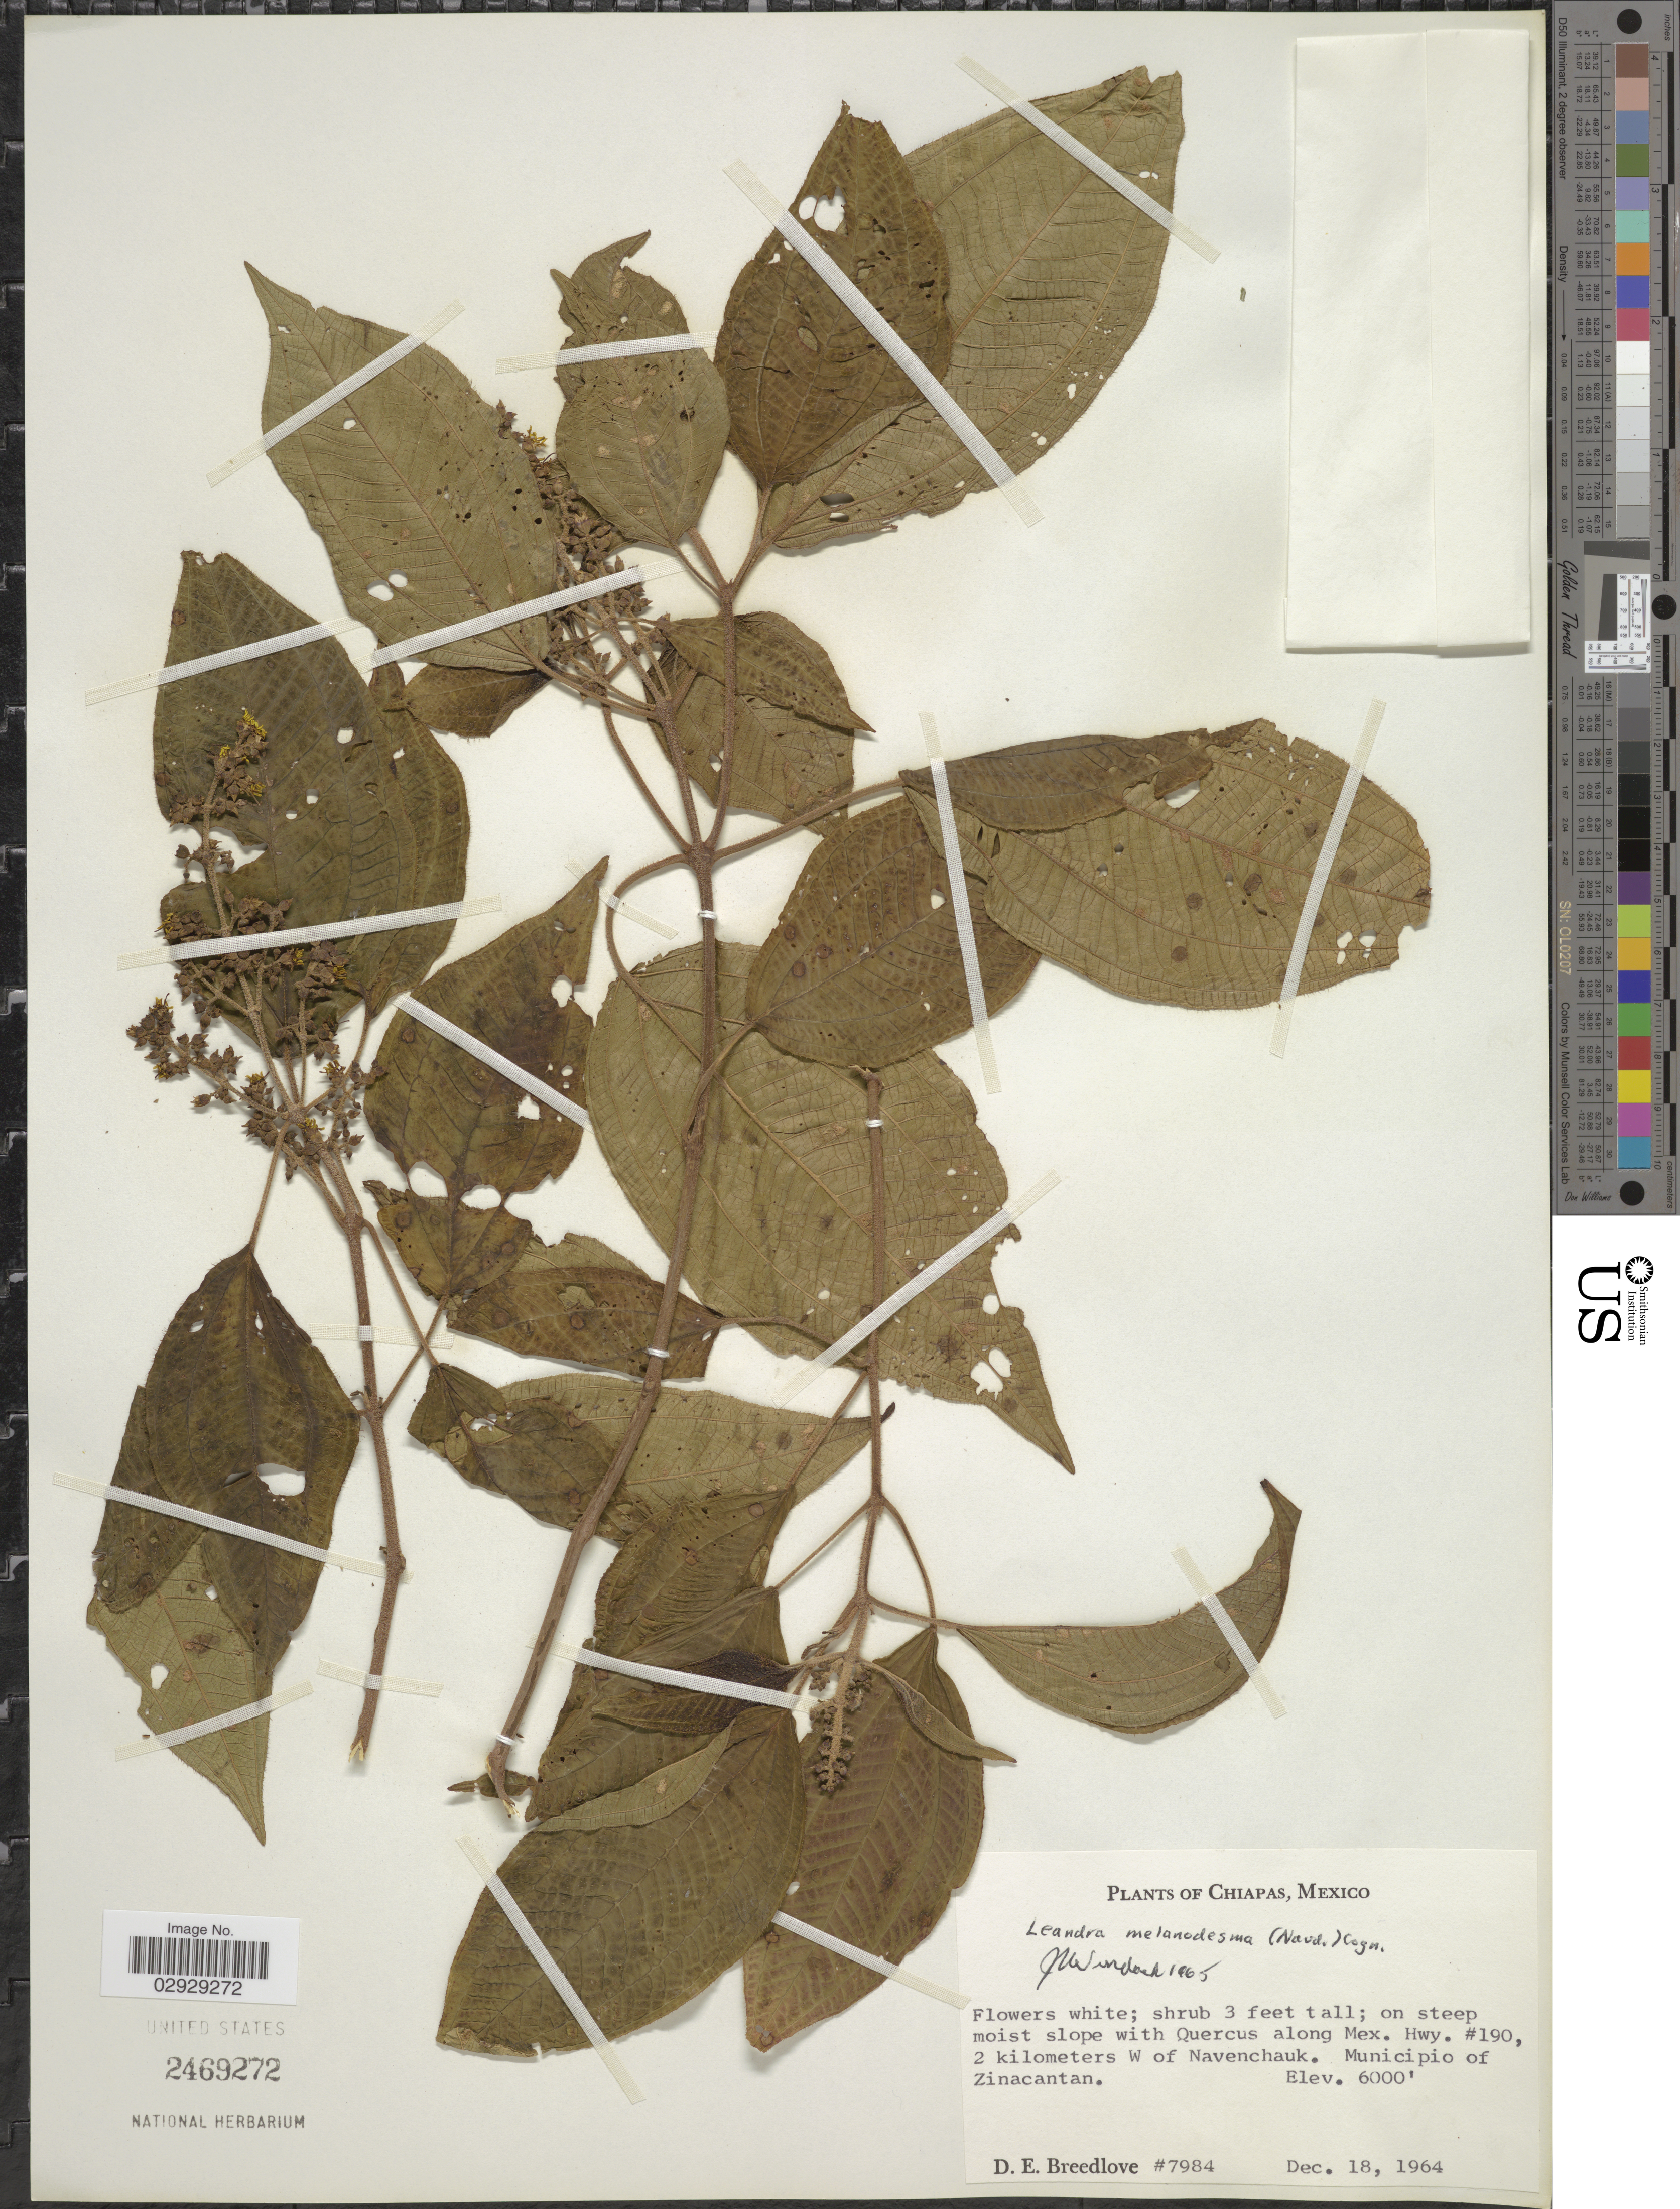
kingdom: Plantae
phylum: Tracheophyta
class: Magnoliopsida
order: Myrtales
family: Melastomataceae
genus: Leandra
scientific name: Leandra melanodesma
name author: (Naudin) Cogn.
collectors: D. E. Breedlove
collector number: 7984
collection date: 1964-12-18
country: Mexico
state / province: Chiapas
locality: On steep moist slope with Quercus along Mex. Hwy. #190, 2 kilometers W of Navenchauk. Municipio of Zinacantan.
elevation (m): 1829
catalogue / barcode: US 2469272